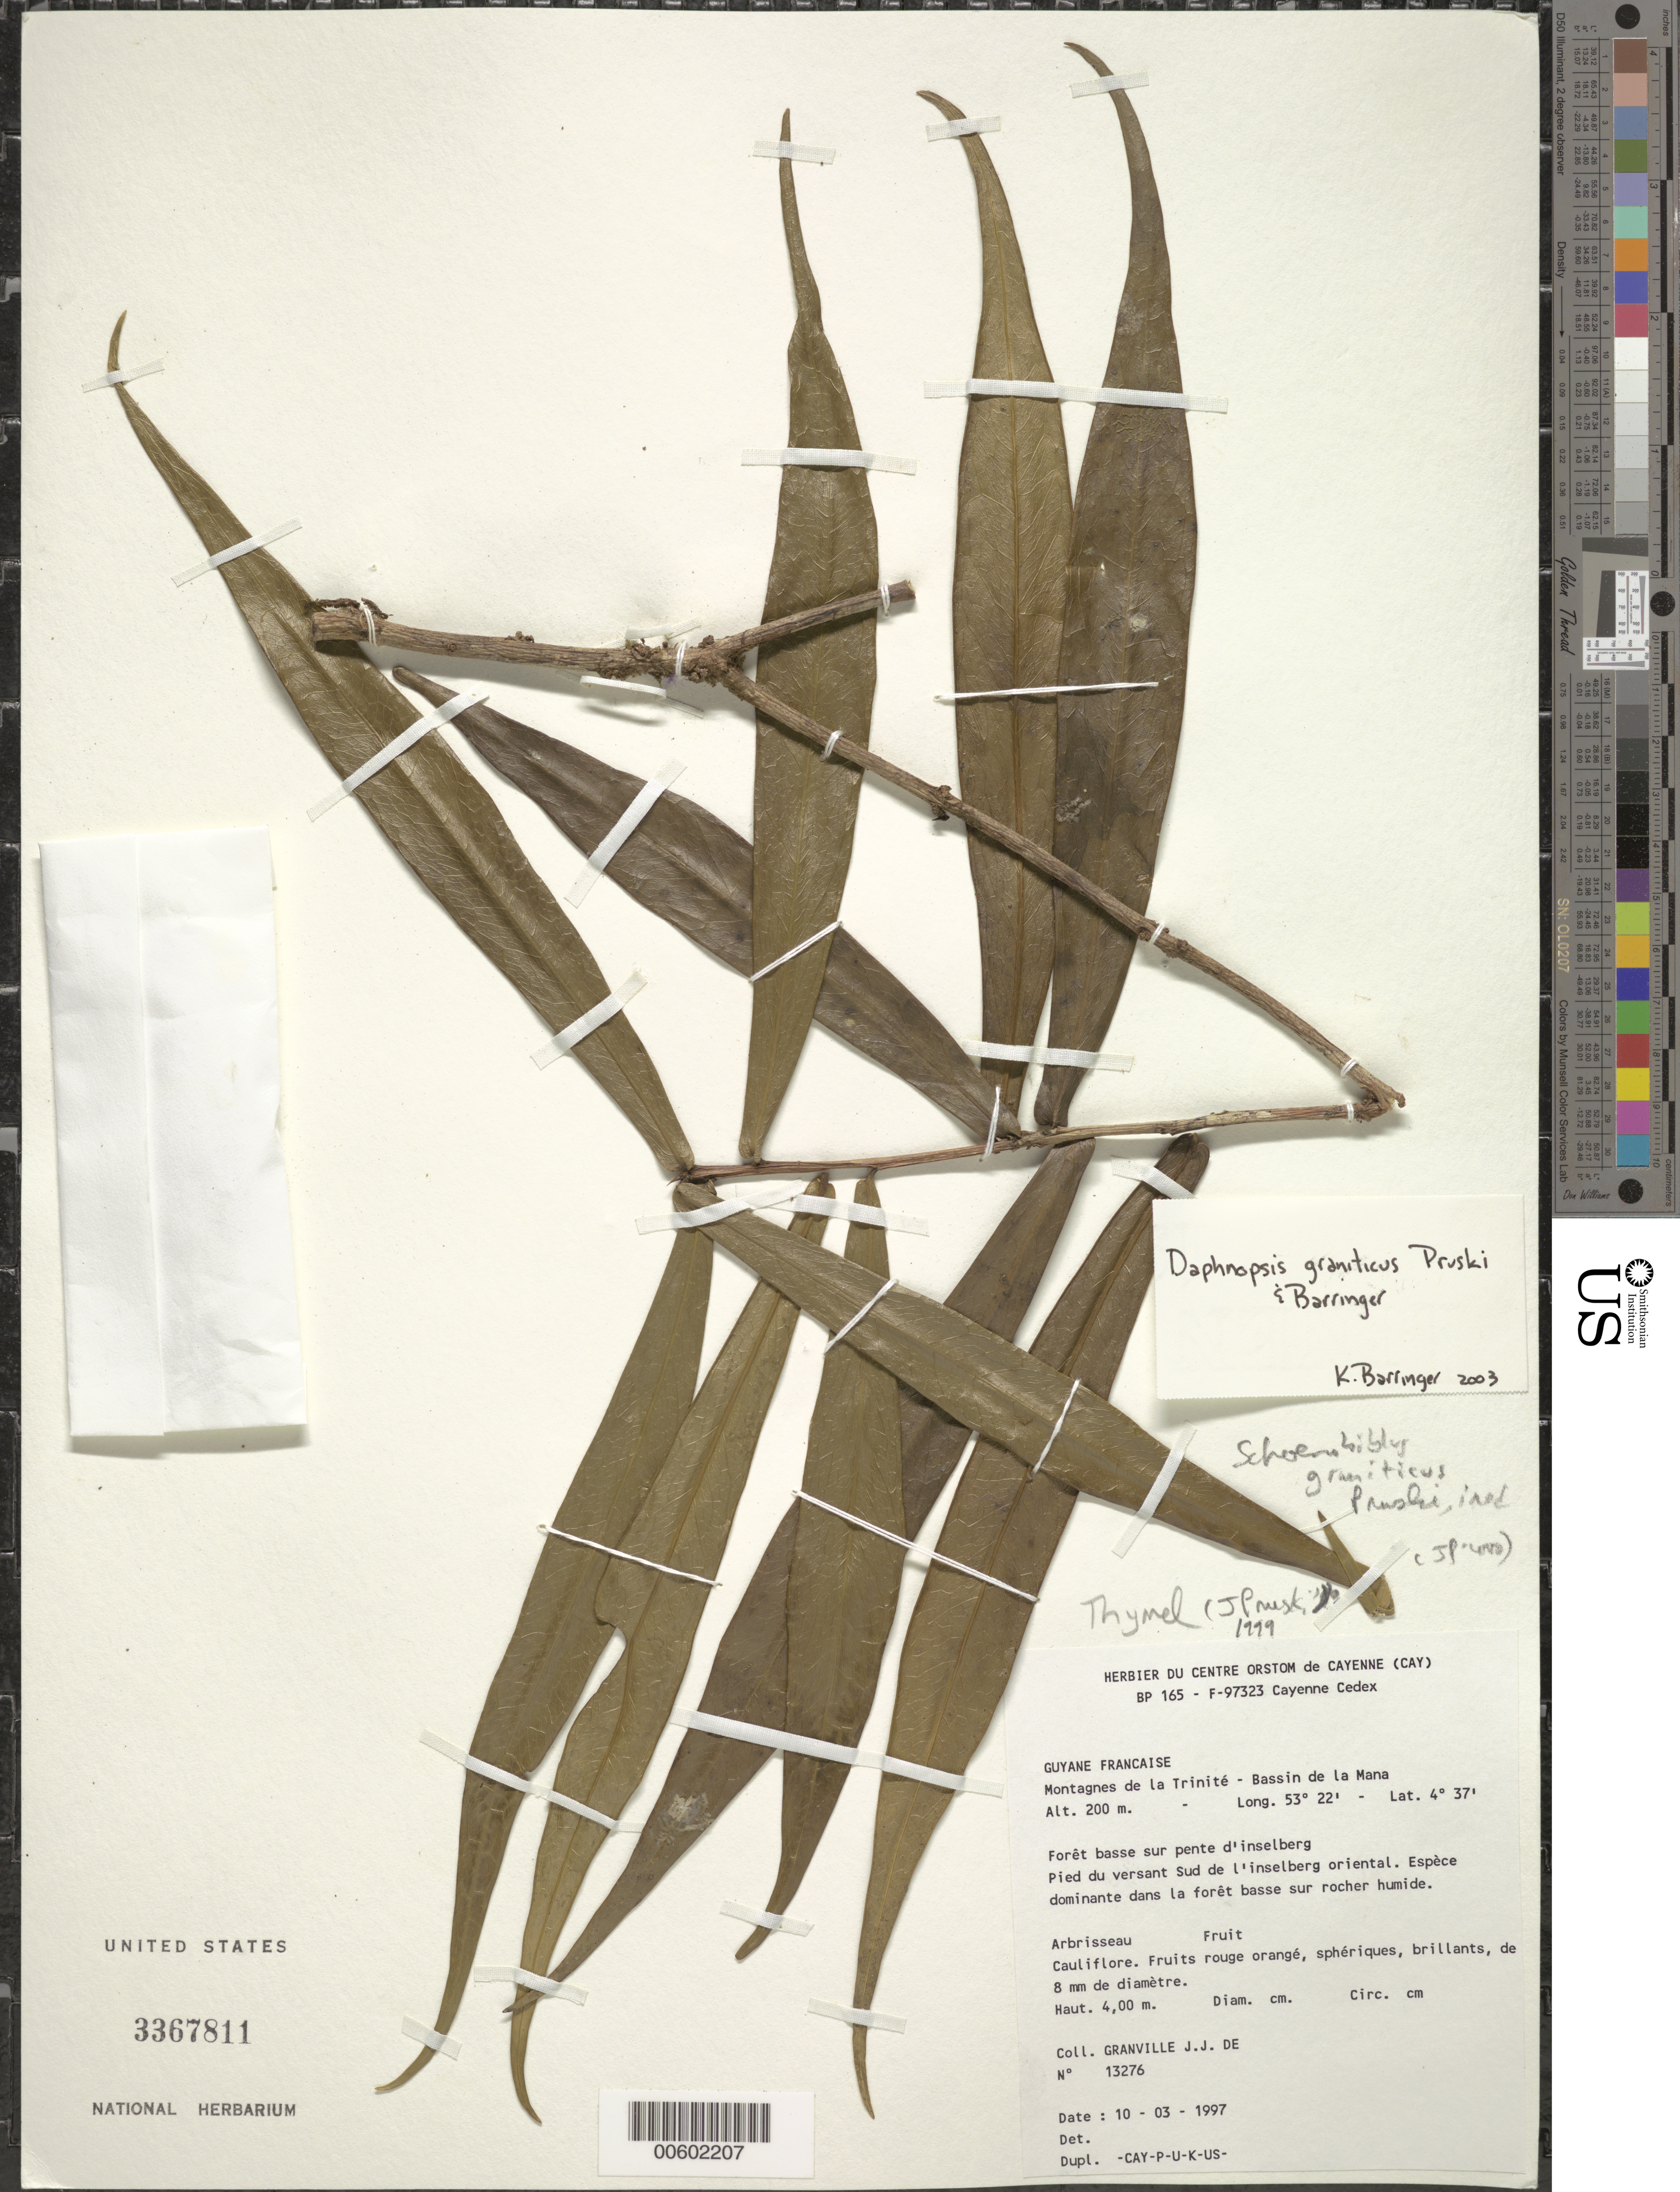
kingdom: Plantae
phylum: Tracheophyta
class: Magnoliopsida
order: Malvales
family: Thymelaeaceae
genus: Daphnopsis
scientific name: Daphnopsis granitica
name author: Pruski & Barringer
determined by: Barringer, K. A.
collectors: J.-J. de Granville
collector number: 13276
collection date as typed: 10-Mar-97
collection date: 1997-03-10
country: French Guiana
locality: Montagnes de la Trinité, Bassin de la Mana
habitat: Forêt basse sur rocher humid, sur pente d'inselberg. Pied du versant Sud de l'inselberg oriental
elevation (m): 200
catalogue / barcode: US 3367811